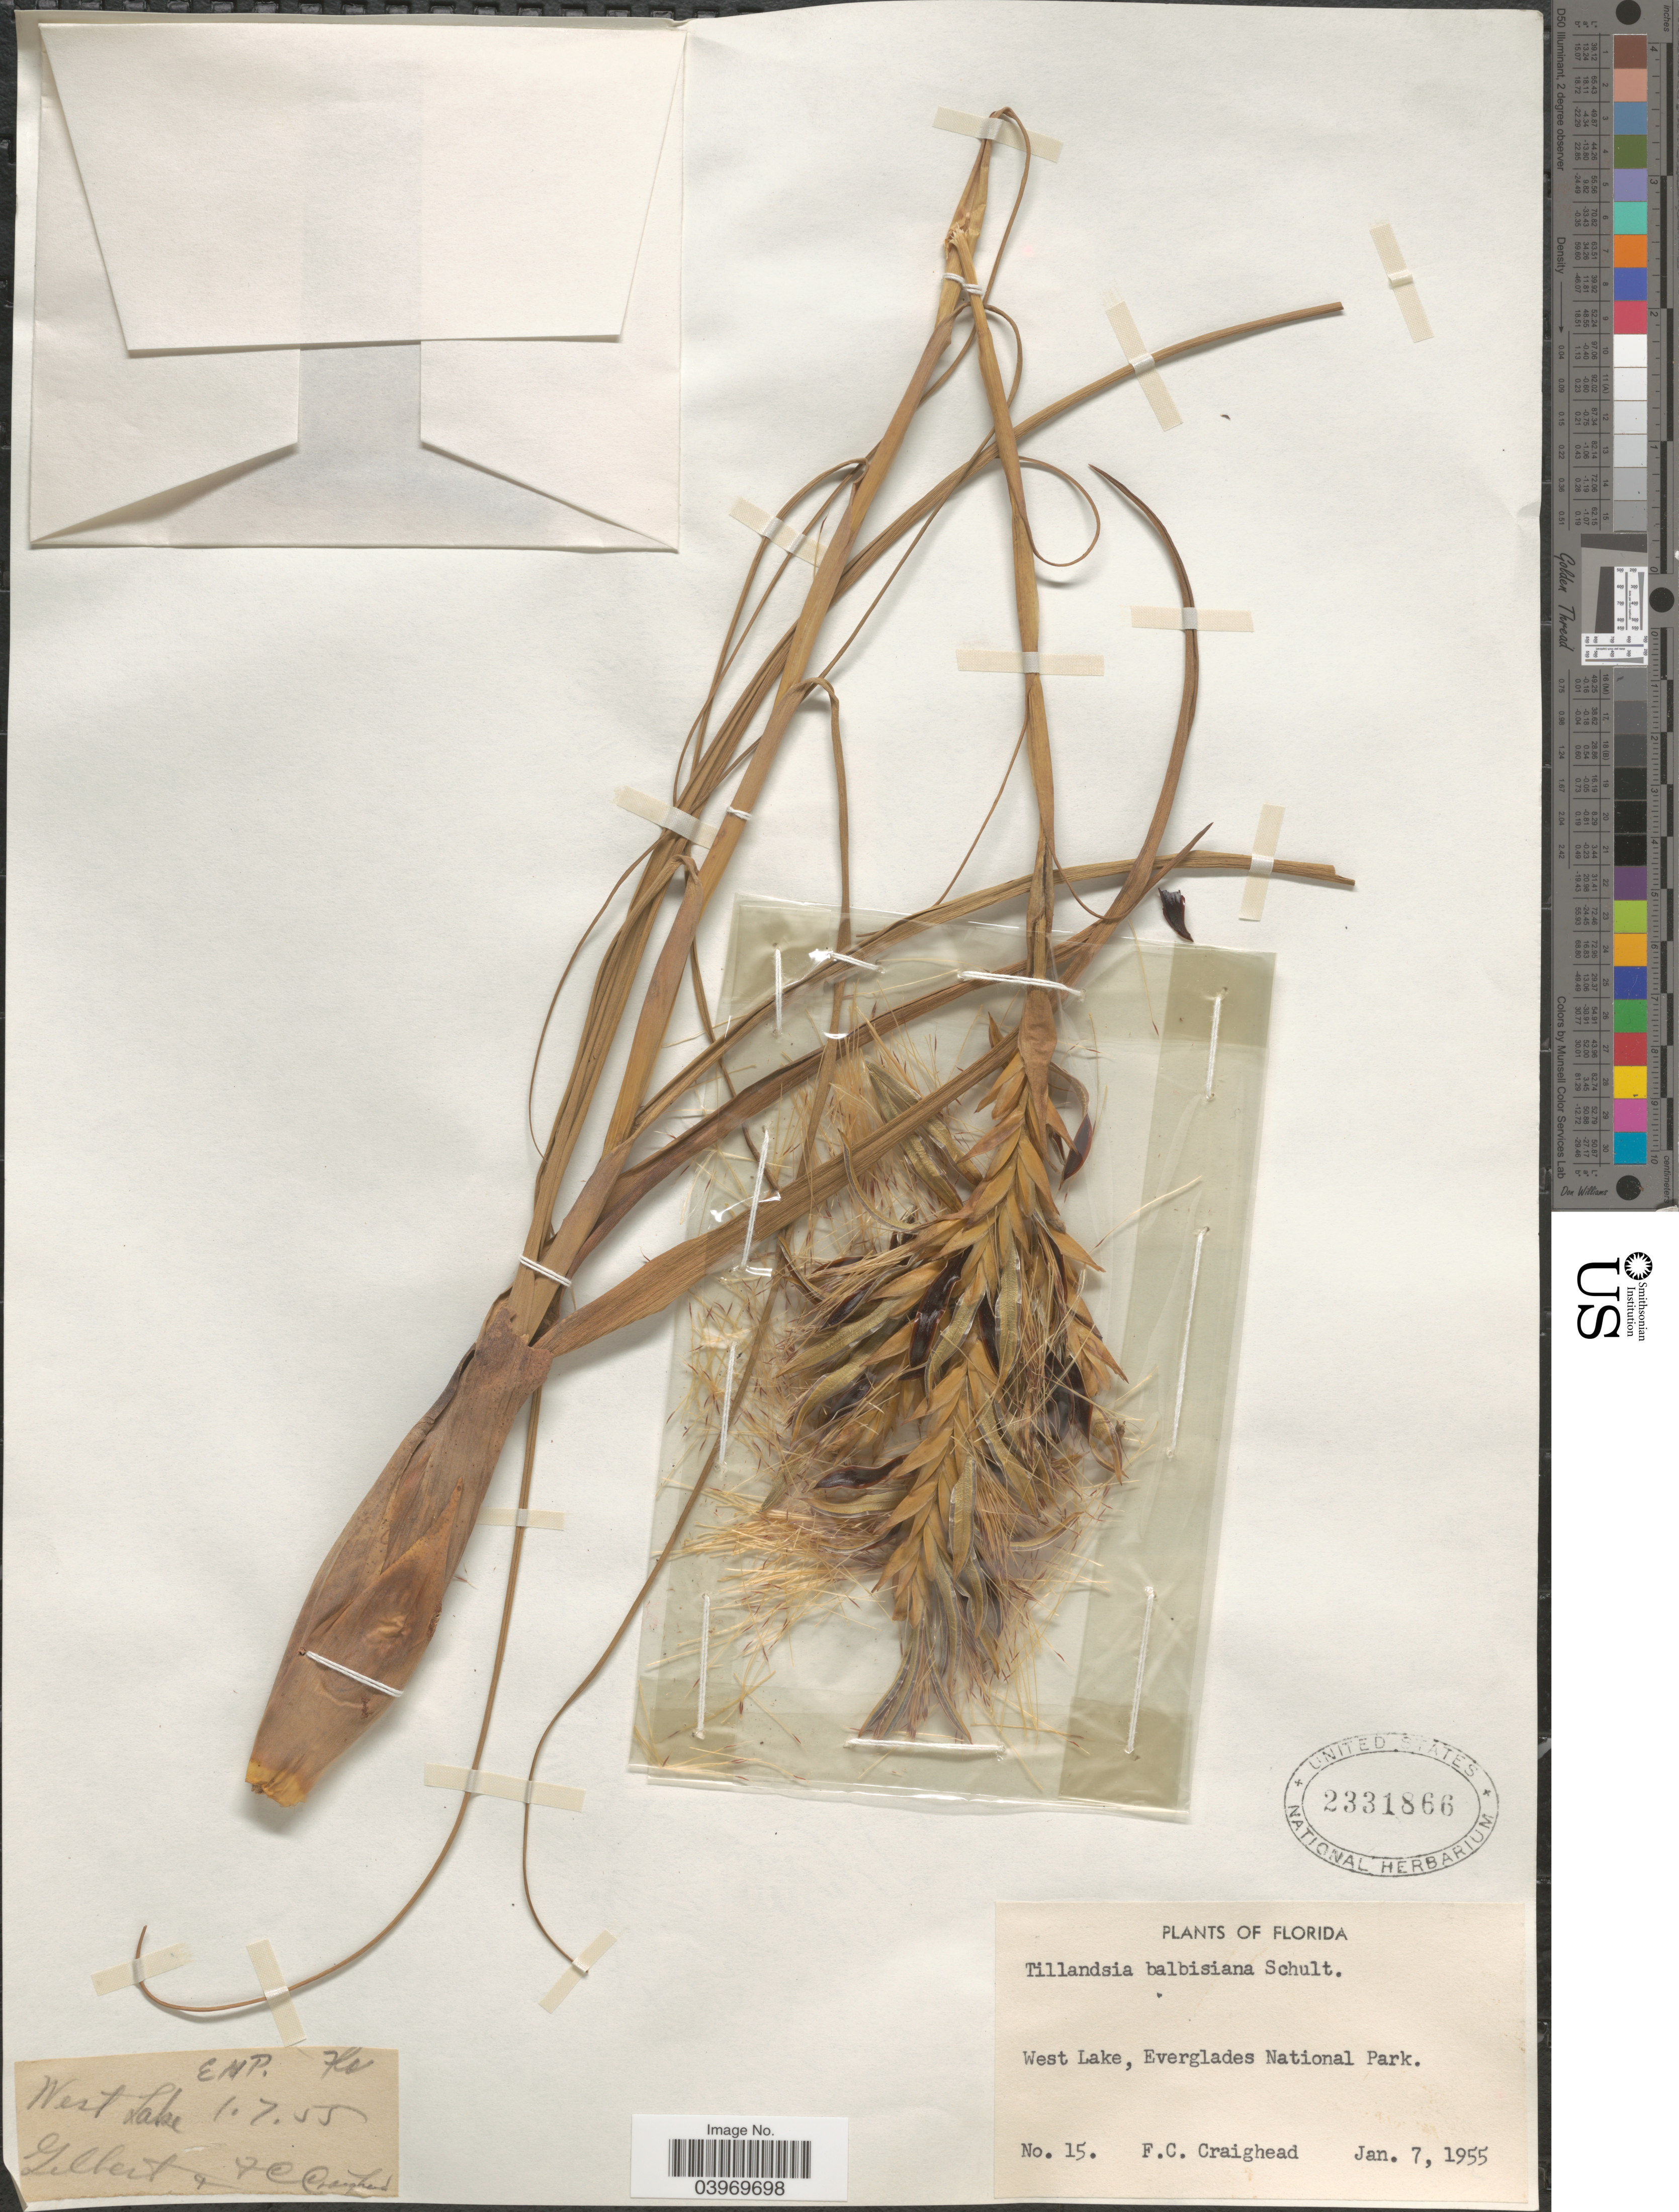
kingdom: Plantae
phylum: Tracheophyta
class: Liliopsida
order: Poales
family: Bromeliaceae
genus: Tillandsia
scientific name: Tillandsia balbisiana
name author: Schult. f.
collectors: F. Craighead & -. Gilbert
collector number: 15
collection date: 1955-01-07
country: United States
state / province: Florida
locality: West Lake, Everglades National Park.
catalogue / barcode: US 2331866